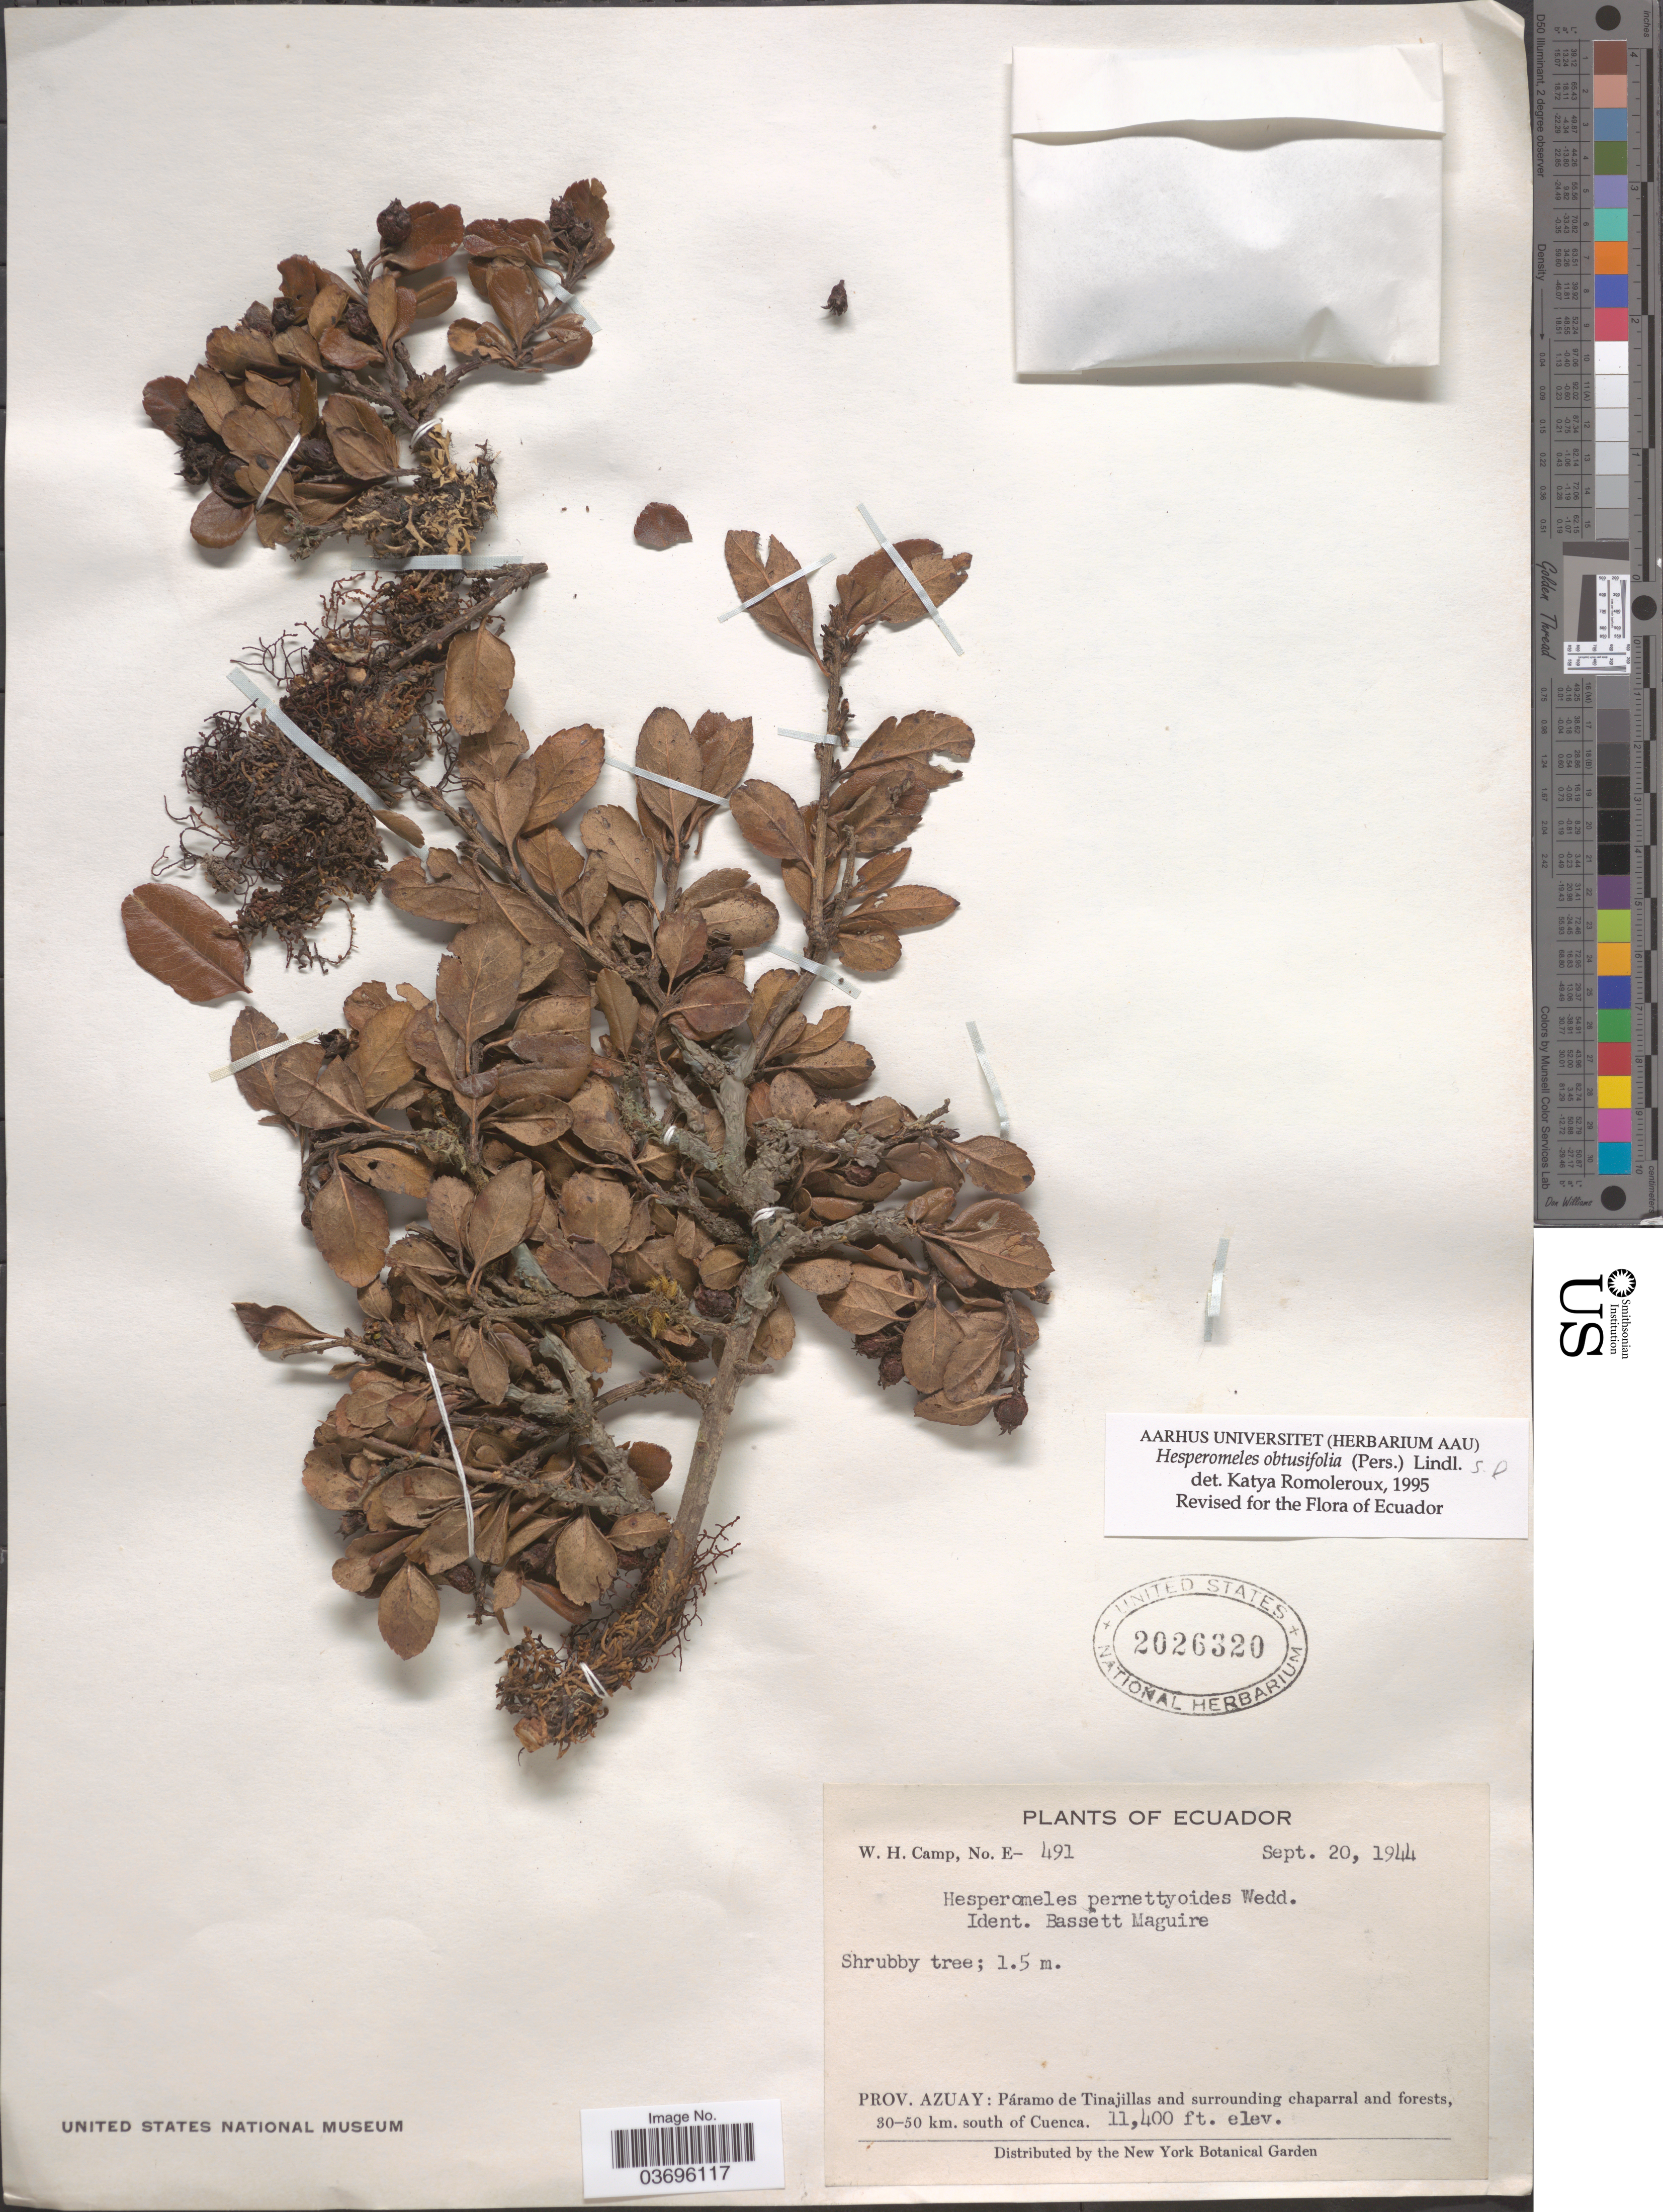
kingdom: Plantae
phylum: Tracheophyta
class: Magnoliopsida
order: Rosales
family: Rosaceae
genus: Hesperomeles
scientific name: Hesperomeles obtusifolia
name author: (Pers.) Lindl.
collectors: W. H. Camp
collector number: E-491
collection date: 1944-09-20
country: Ecuador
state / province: Azuay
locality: Páramo de Tinajillas and surrounding chaparral and forests, 30-50 km. south of Cuenca.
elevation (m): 3475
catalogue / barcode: US 2026320